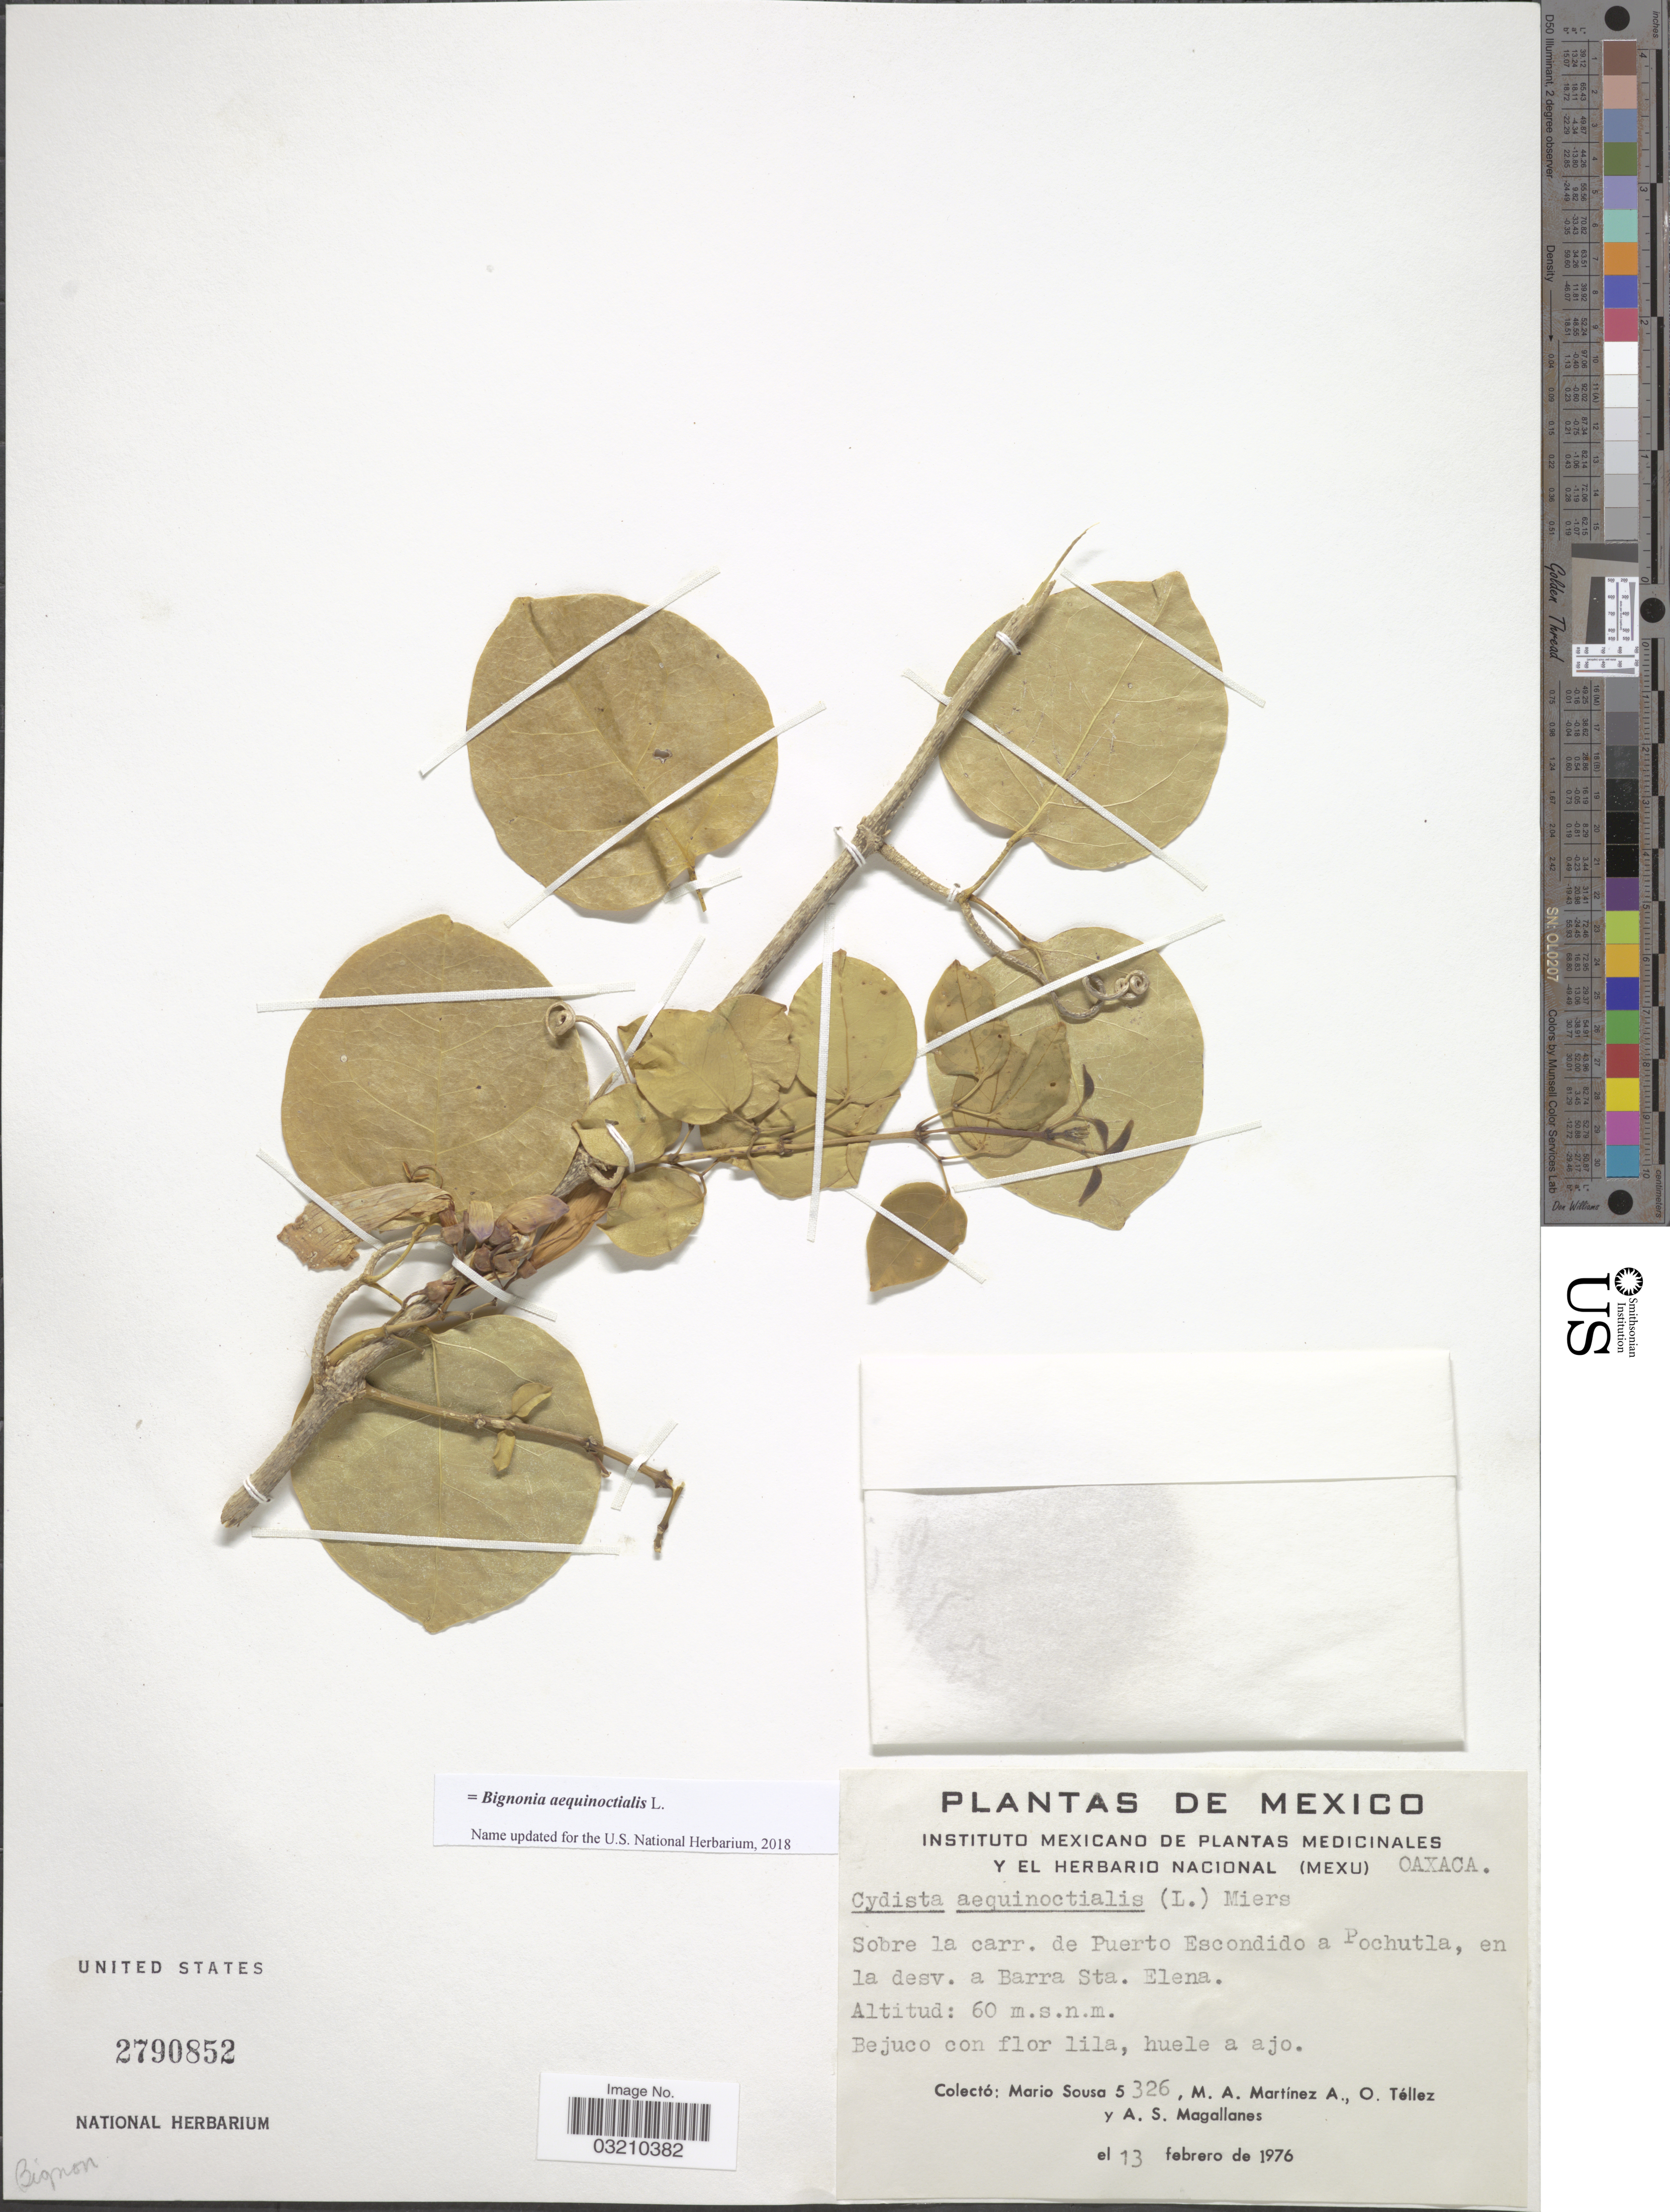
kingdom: Plantae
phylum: Tracheophyta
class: Magnoliopsida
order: Lamiales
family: Bignoniaceae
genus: Bignonia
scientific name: Bignonia aequinoctialis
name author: L.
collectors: M. Sousa S., M. A. Martínez Alfaro, O. Tellez & A. Magallanes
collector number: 5326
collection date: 1976-02-13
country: Mexico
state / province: Oaxaca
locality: Sobre de carr. de Puerto Escondido a Pochutla, en la desv. a Barra Sta. Elena.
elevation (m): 60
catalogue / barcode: US 2790852